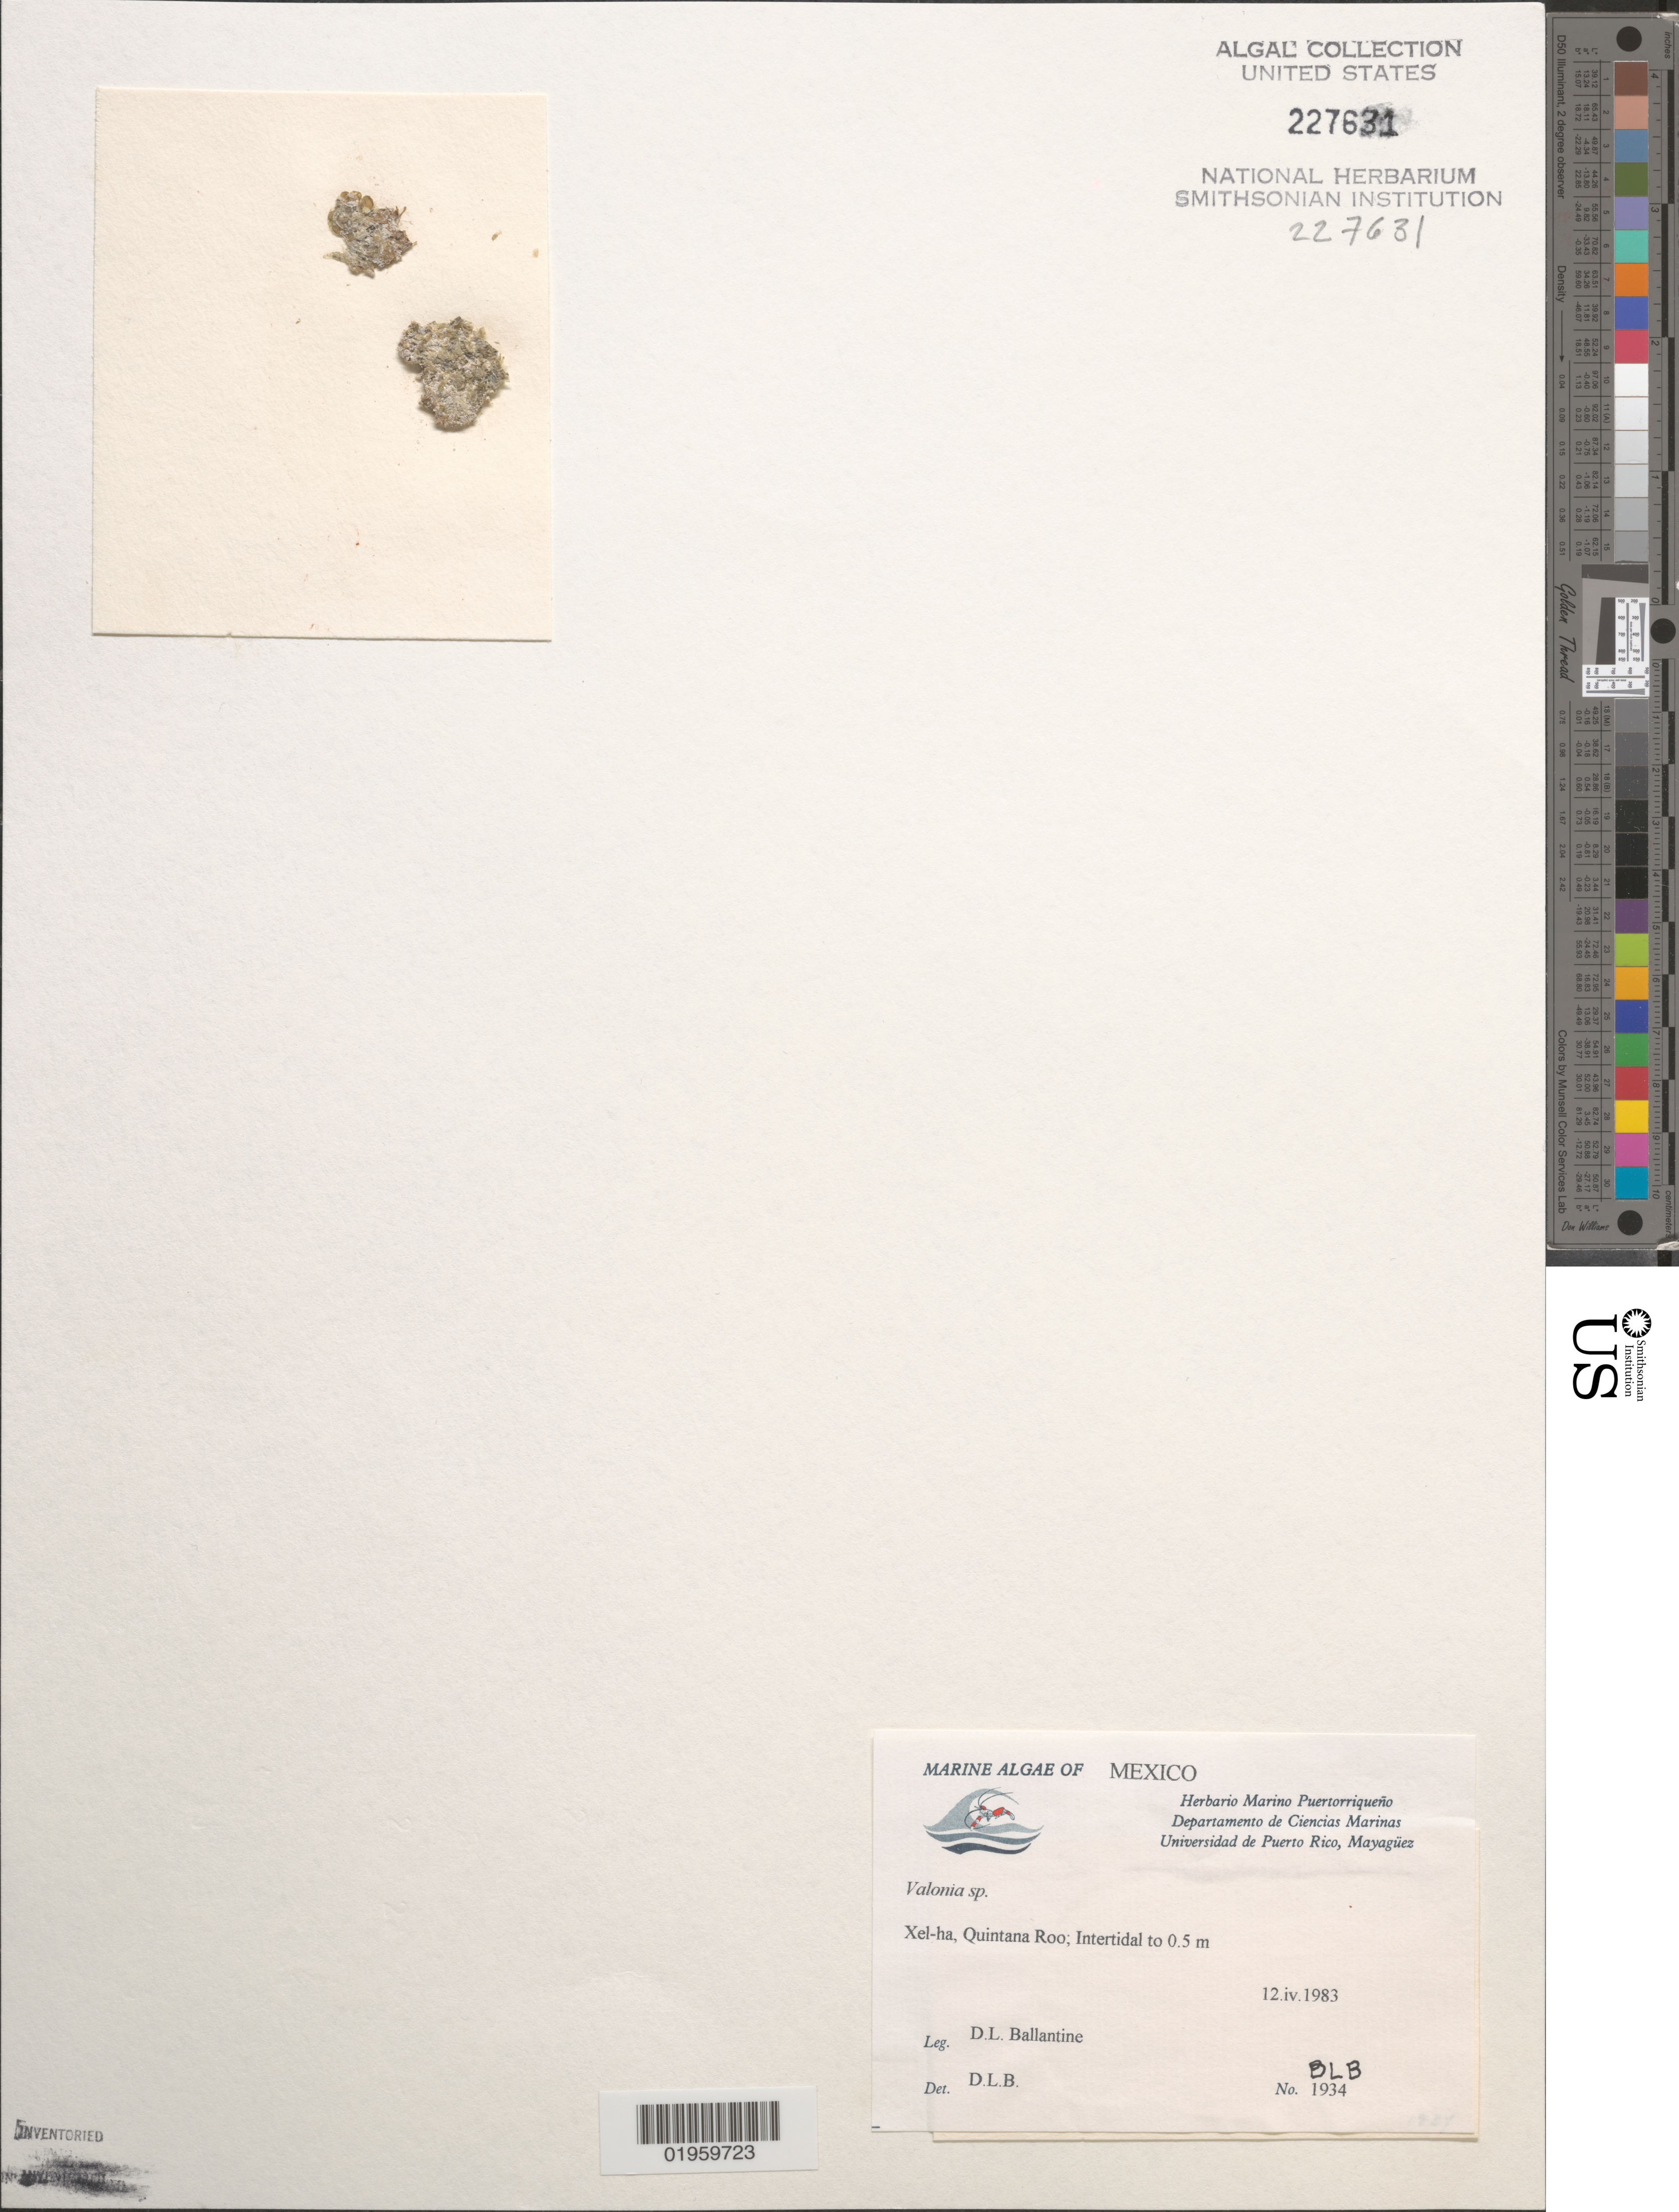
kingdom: Plantae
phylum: Chlorophyta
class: Ulvophyceae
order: Siphonocladales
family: Valoniaceae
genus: Valonia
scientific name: Valonia sp.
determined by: Ballantine, D. L.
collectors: D.L. Ballantine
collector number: DLB 1934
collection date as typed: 12 Apr 1983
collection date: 1983-04-12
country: Mexico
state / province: Quintana Roo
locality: Xel-ha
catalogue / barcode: US 227631